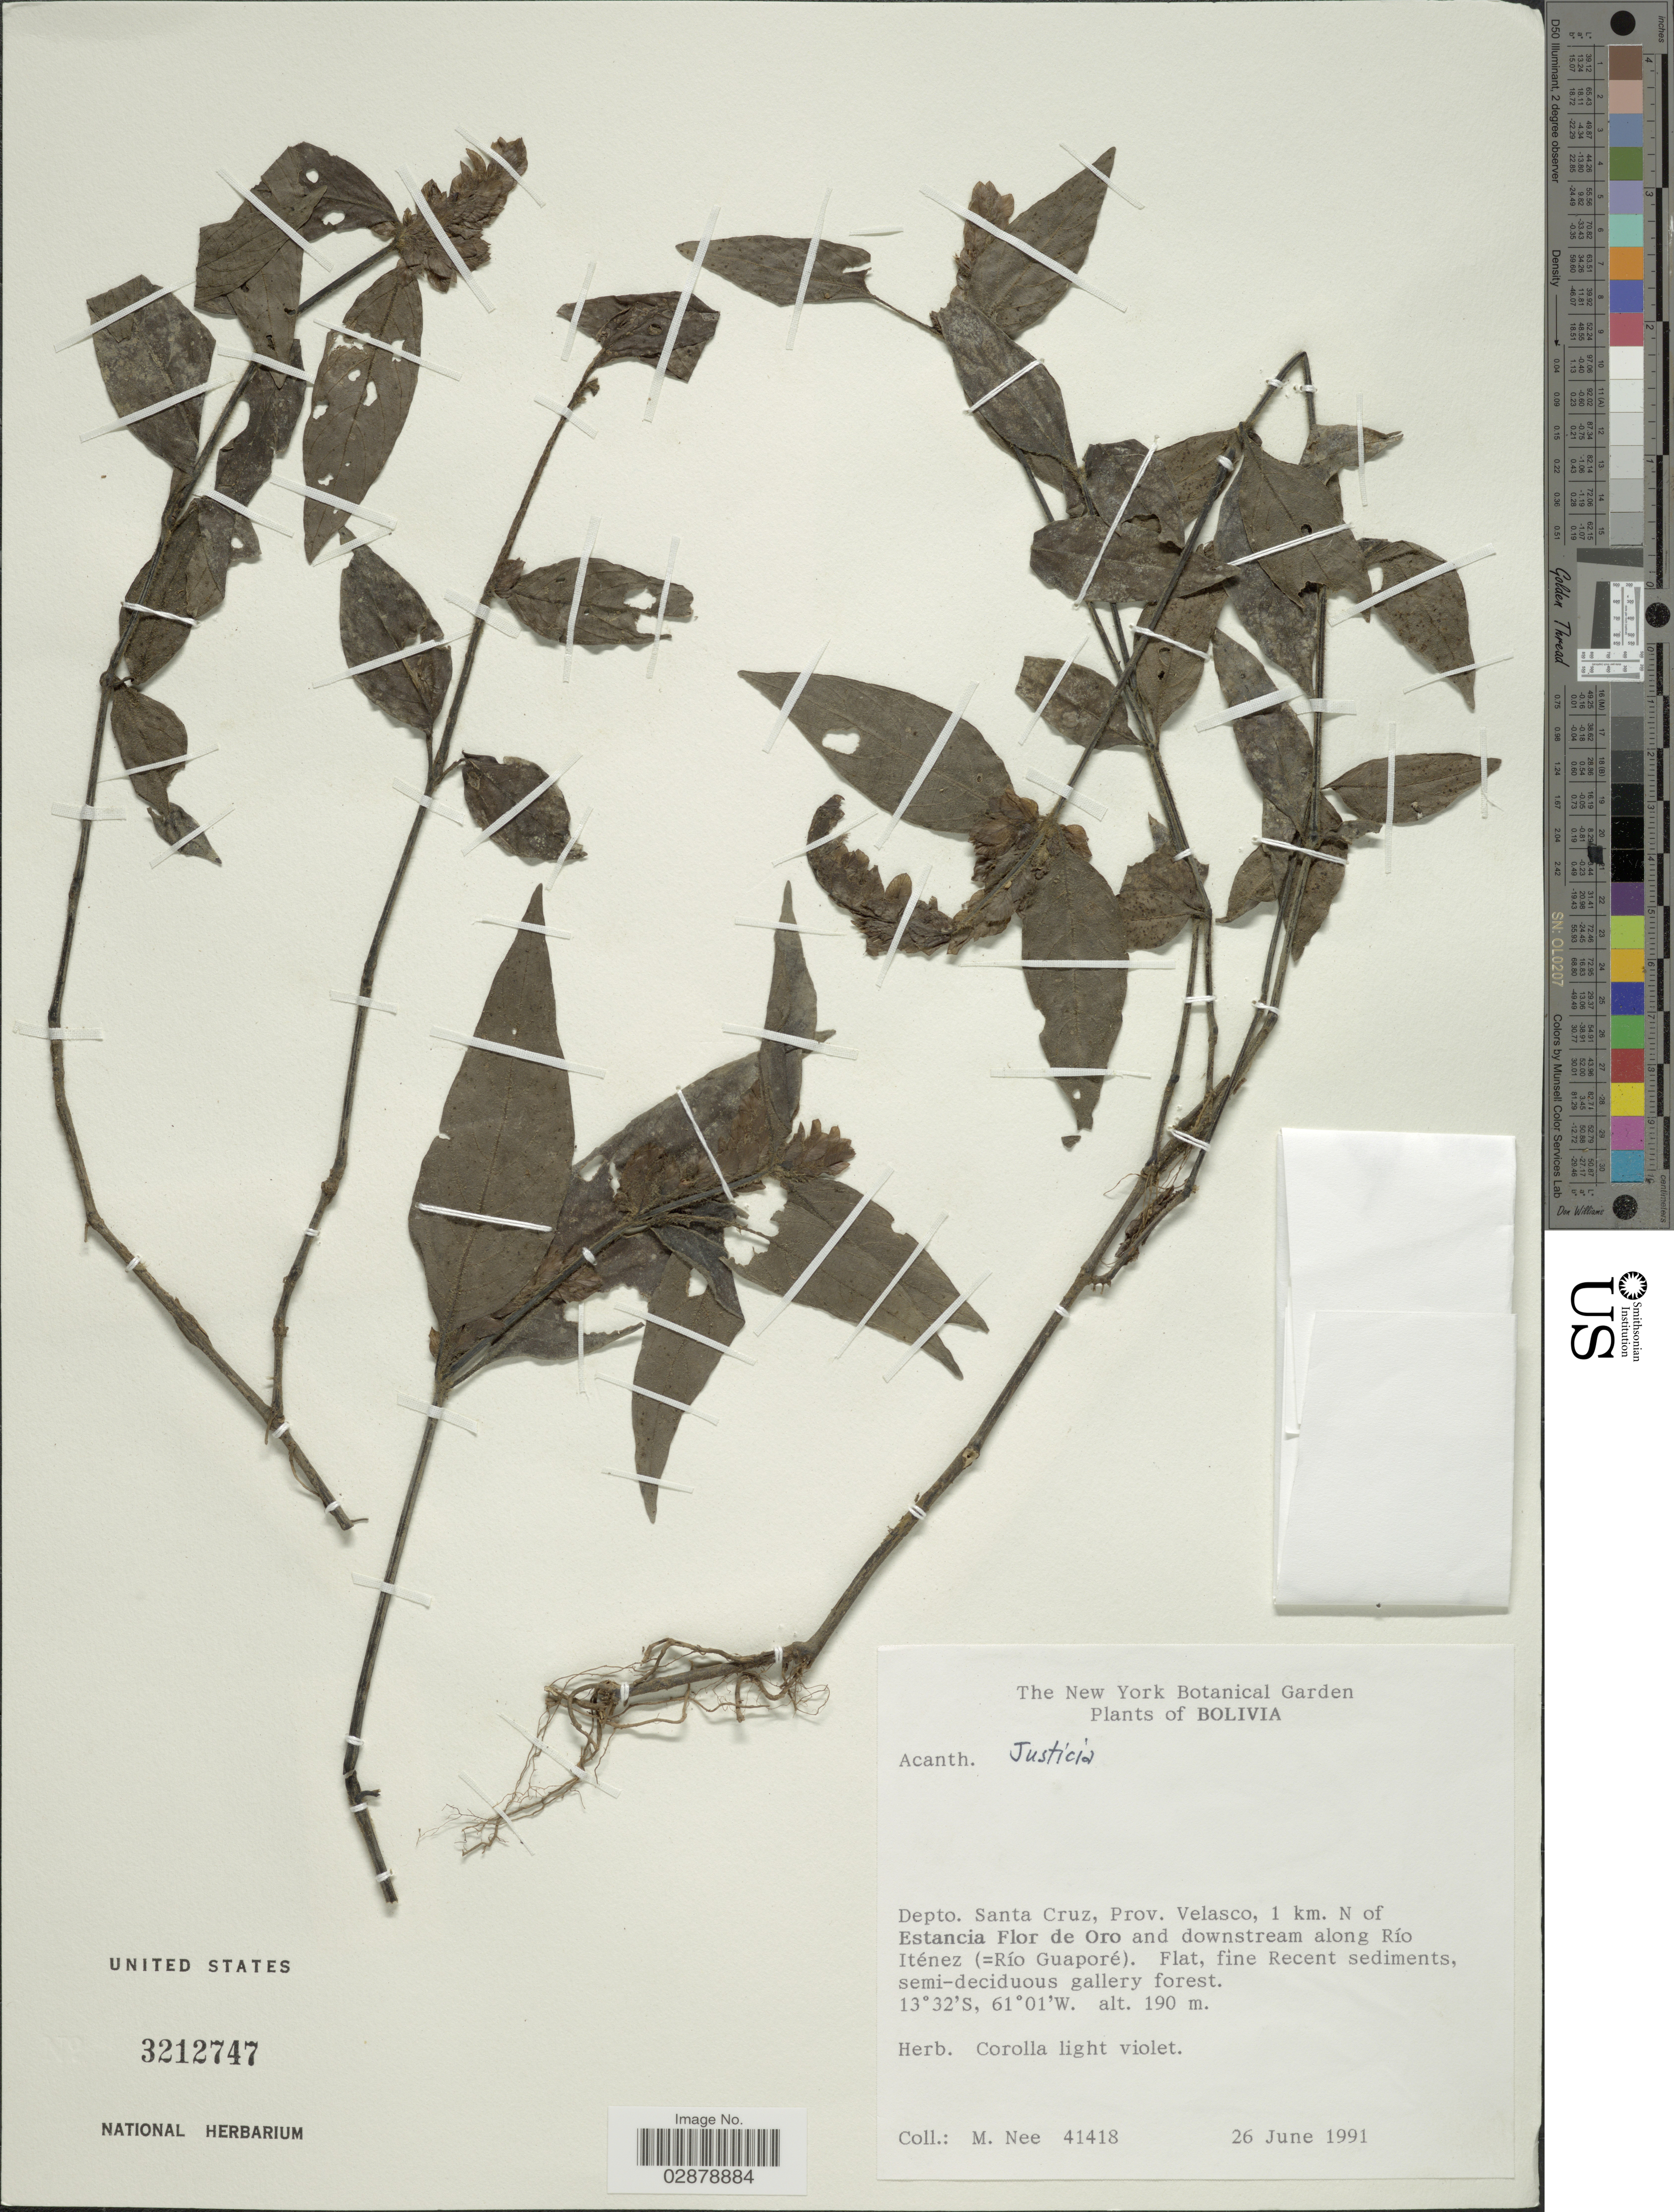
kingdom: Plantae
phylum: Tracheophyta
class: Magnoliopsida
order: Lamiales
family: Acanthaceae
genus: Justicia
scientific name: Justicia dubiosa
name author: Lindau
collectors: M. Nee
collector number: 41418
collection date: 1991-06-26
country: Bolivia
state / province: Santa Cruz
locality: Depto. Santa Cruz, Prov. Velasco, 1 km. N of Estancia Flor de Oro and downstream along Río Inténez (=Río Guaporé).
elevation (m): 190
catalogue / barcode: US 3212747